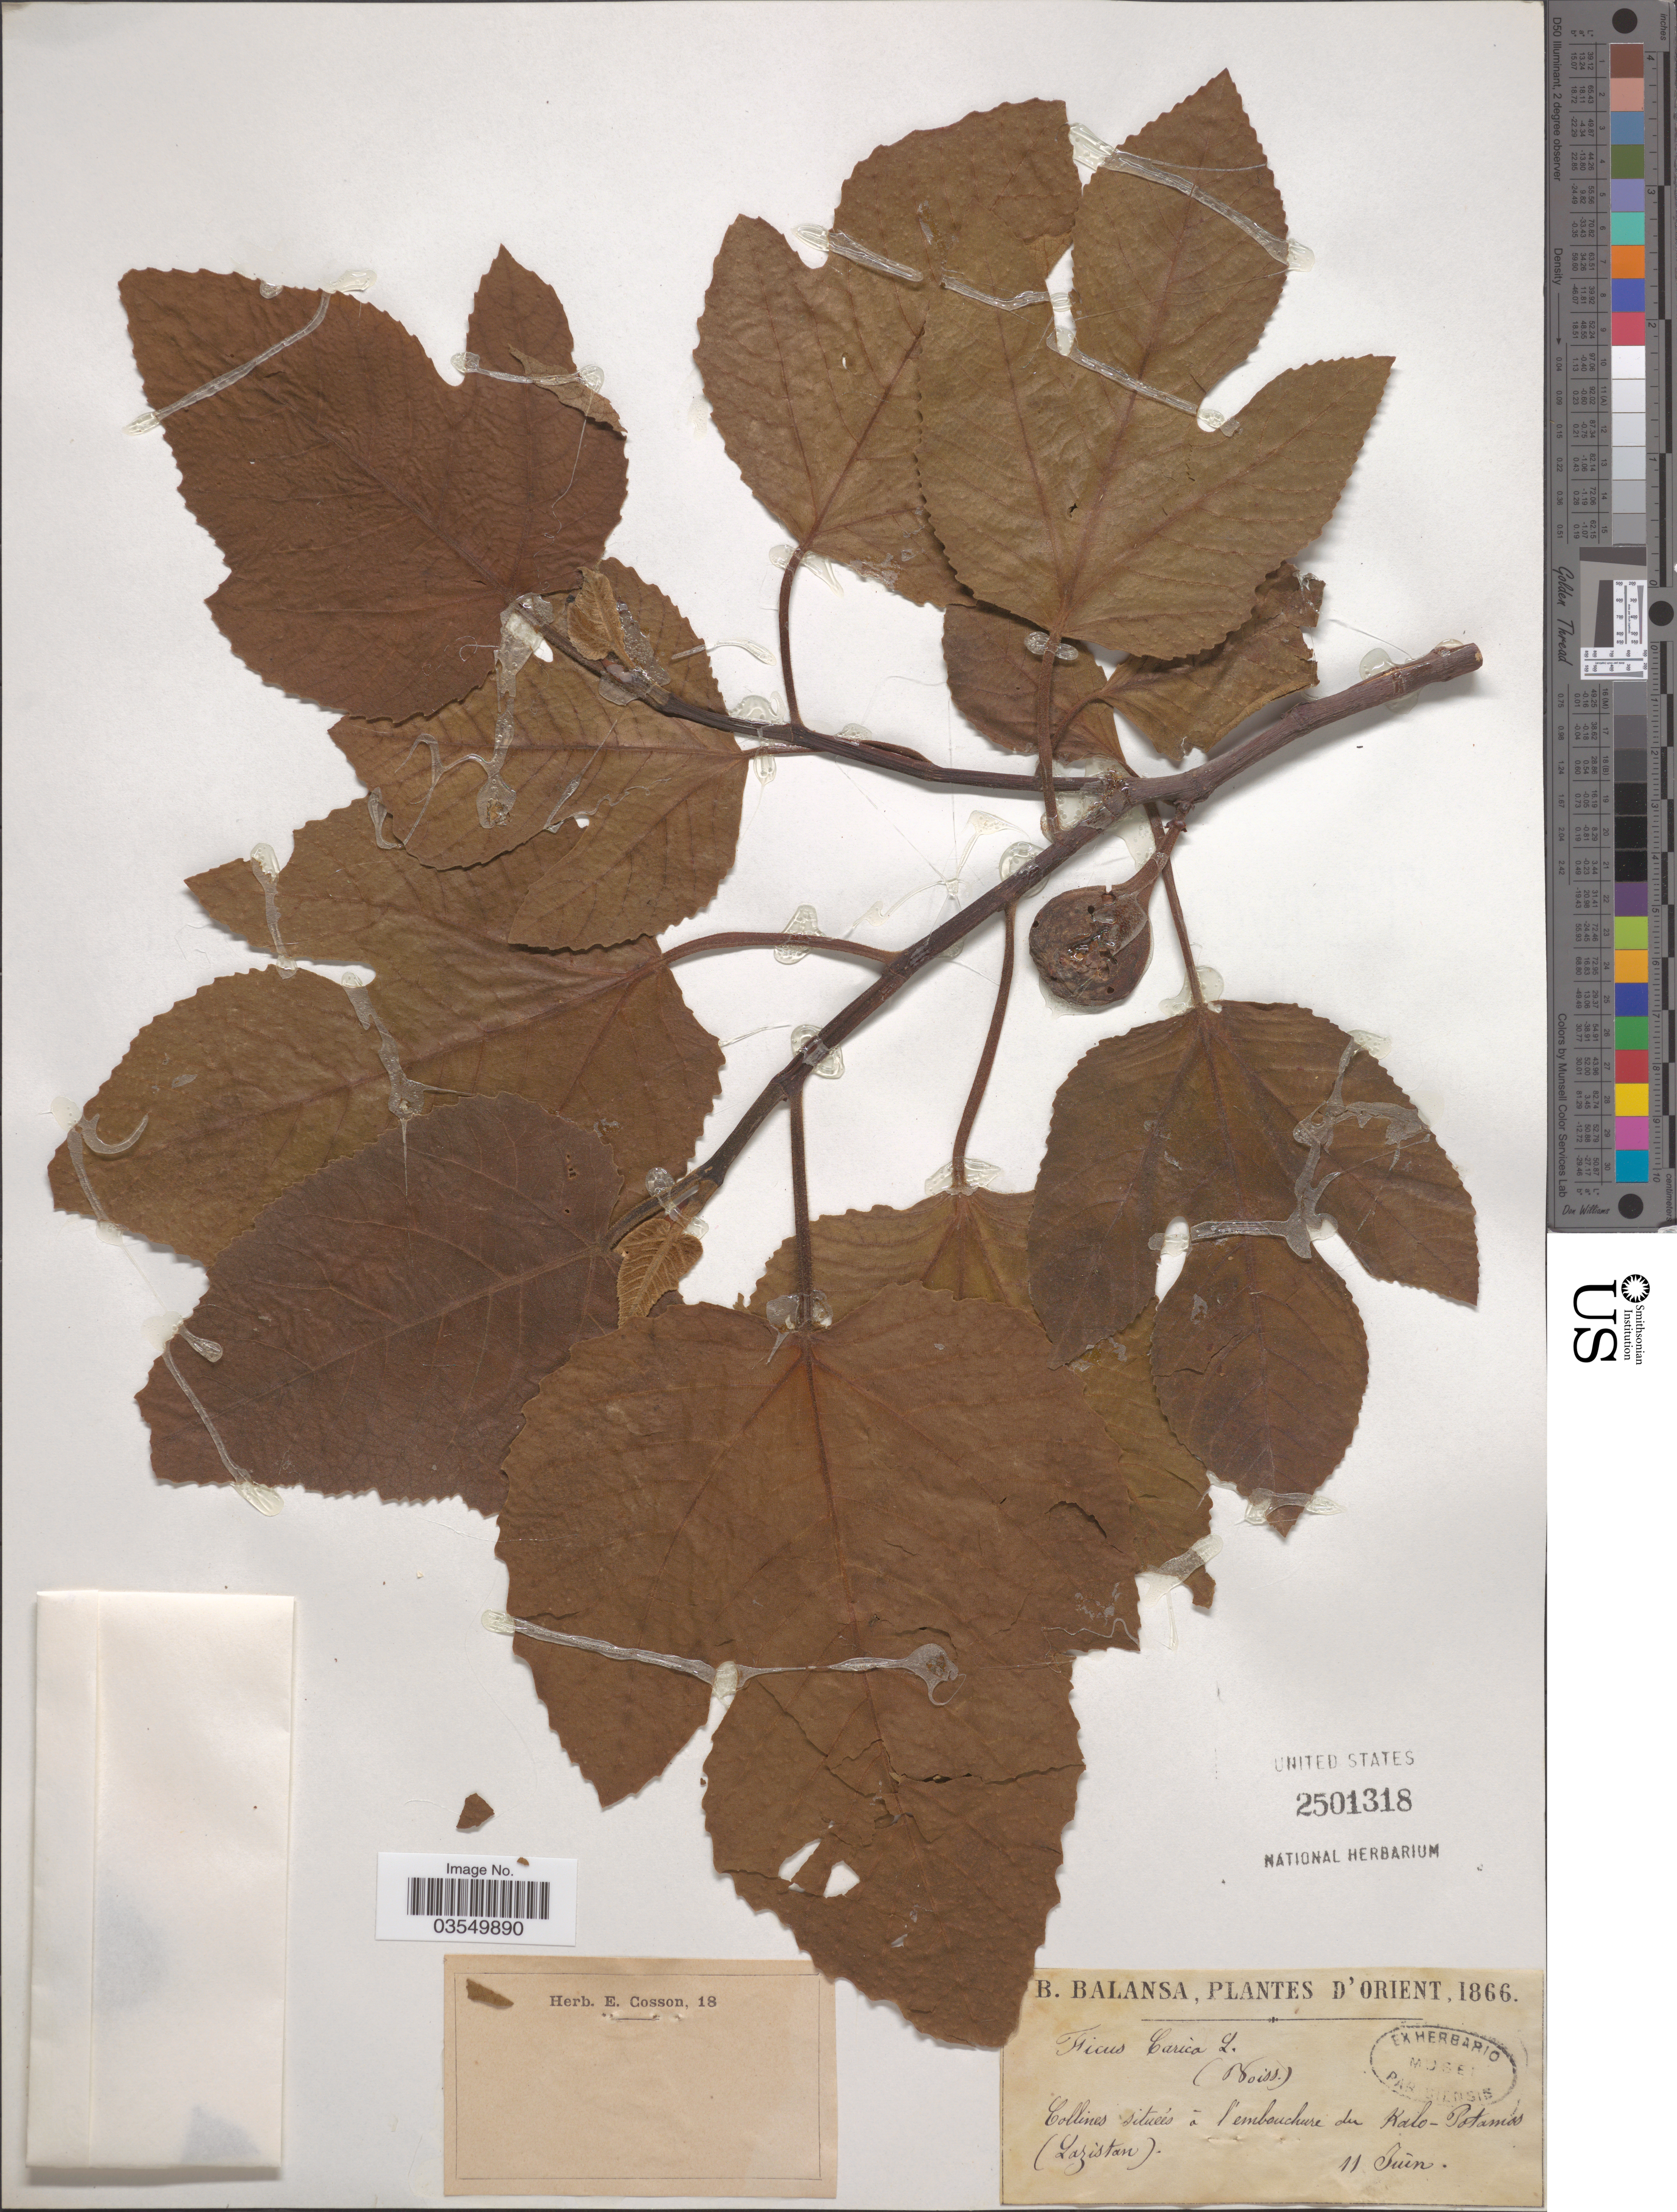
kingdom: Plantae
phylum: Tracheophyta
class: Magnoliopsida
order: Rosales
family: Moraceae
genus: Ficus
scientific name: Ficus carica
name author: L.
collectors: B. Balansa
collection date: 1866-06-11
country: Turkey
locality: D'Orient. Collines situees á l'embouchure du Kalo-Potamos (Lazistan).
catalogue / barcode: US 2501318